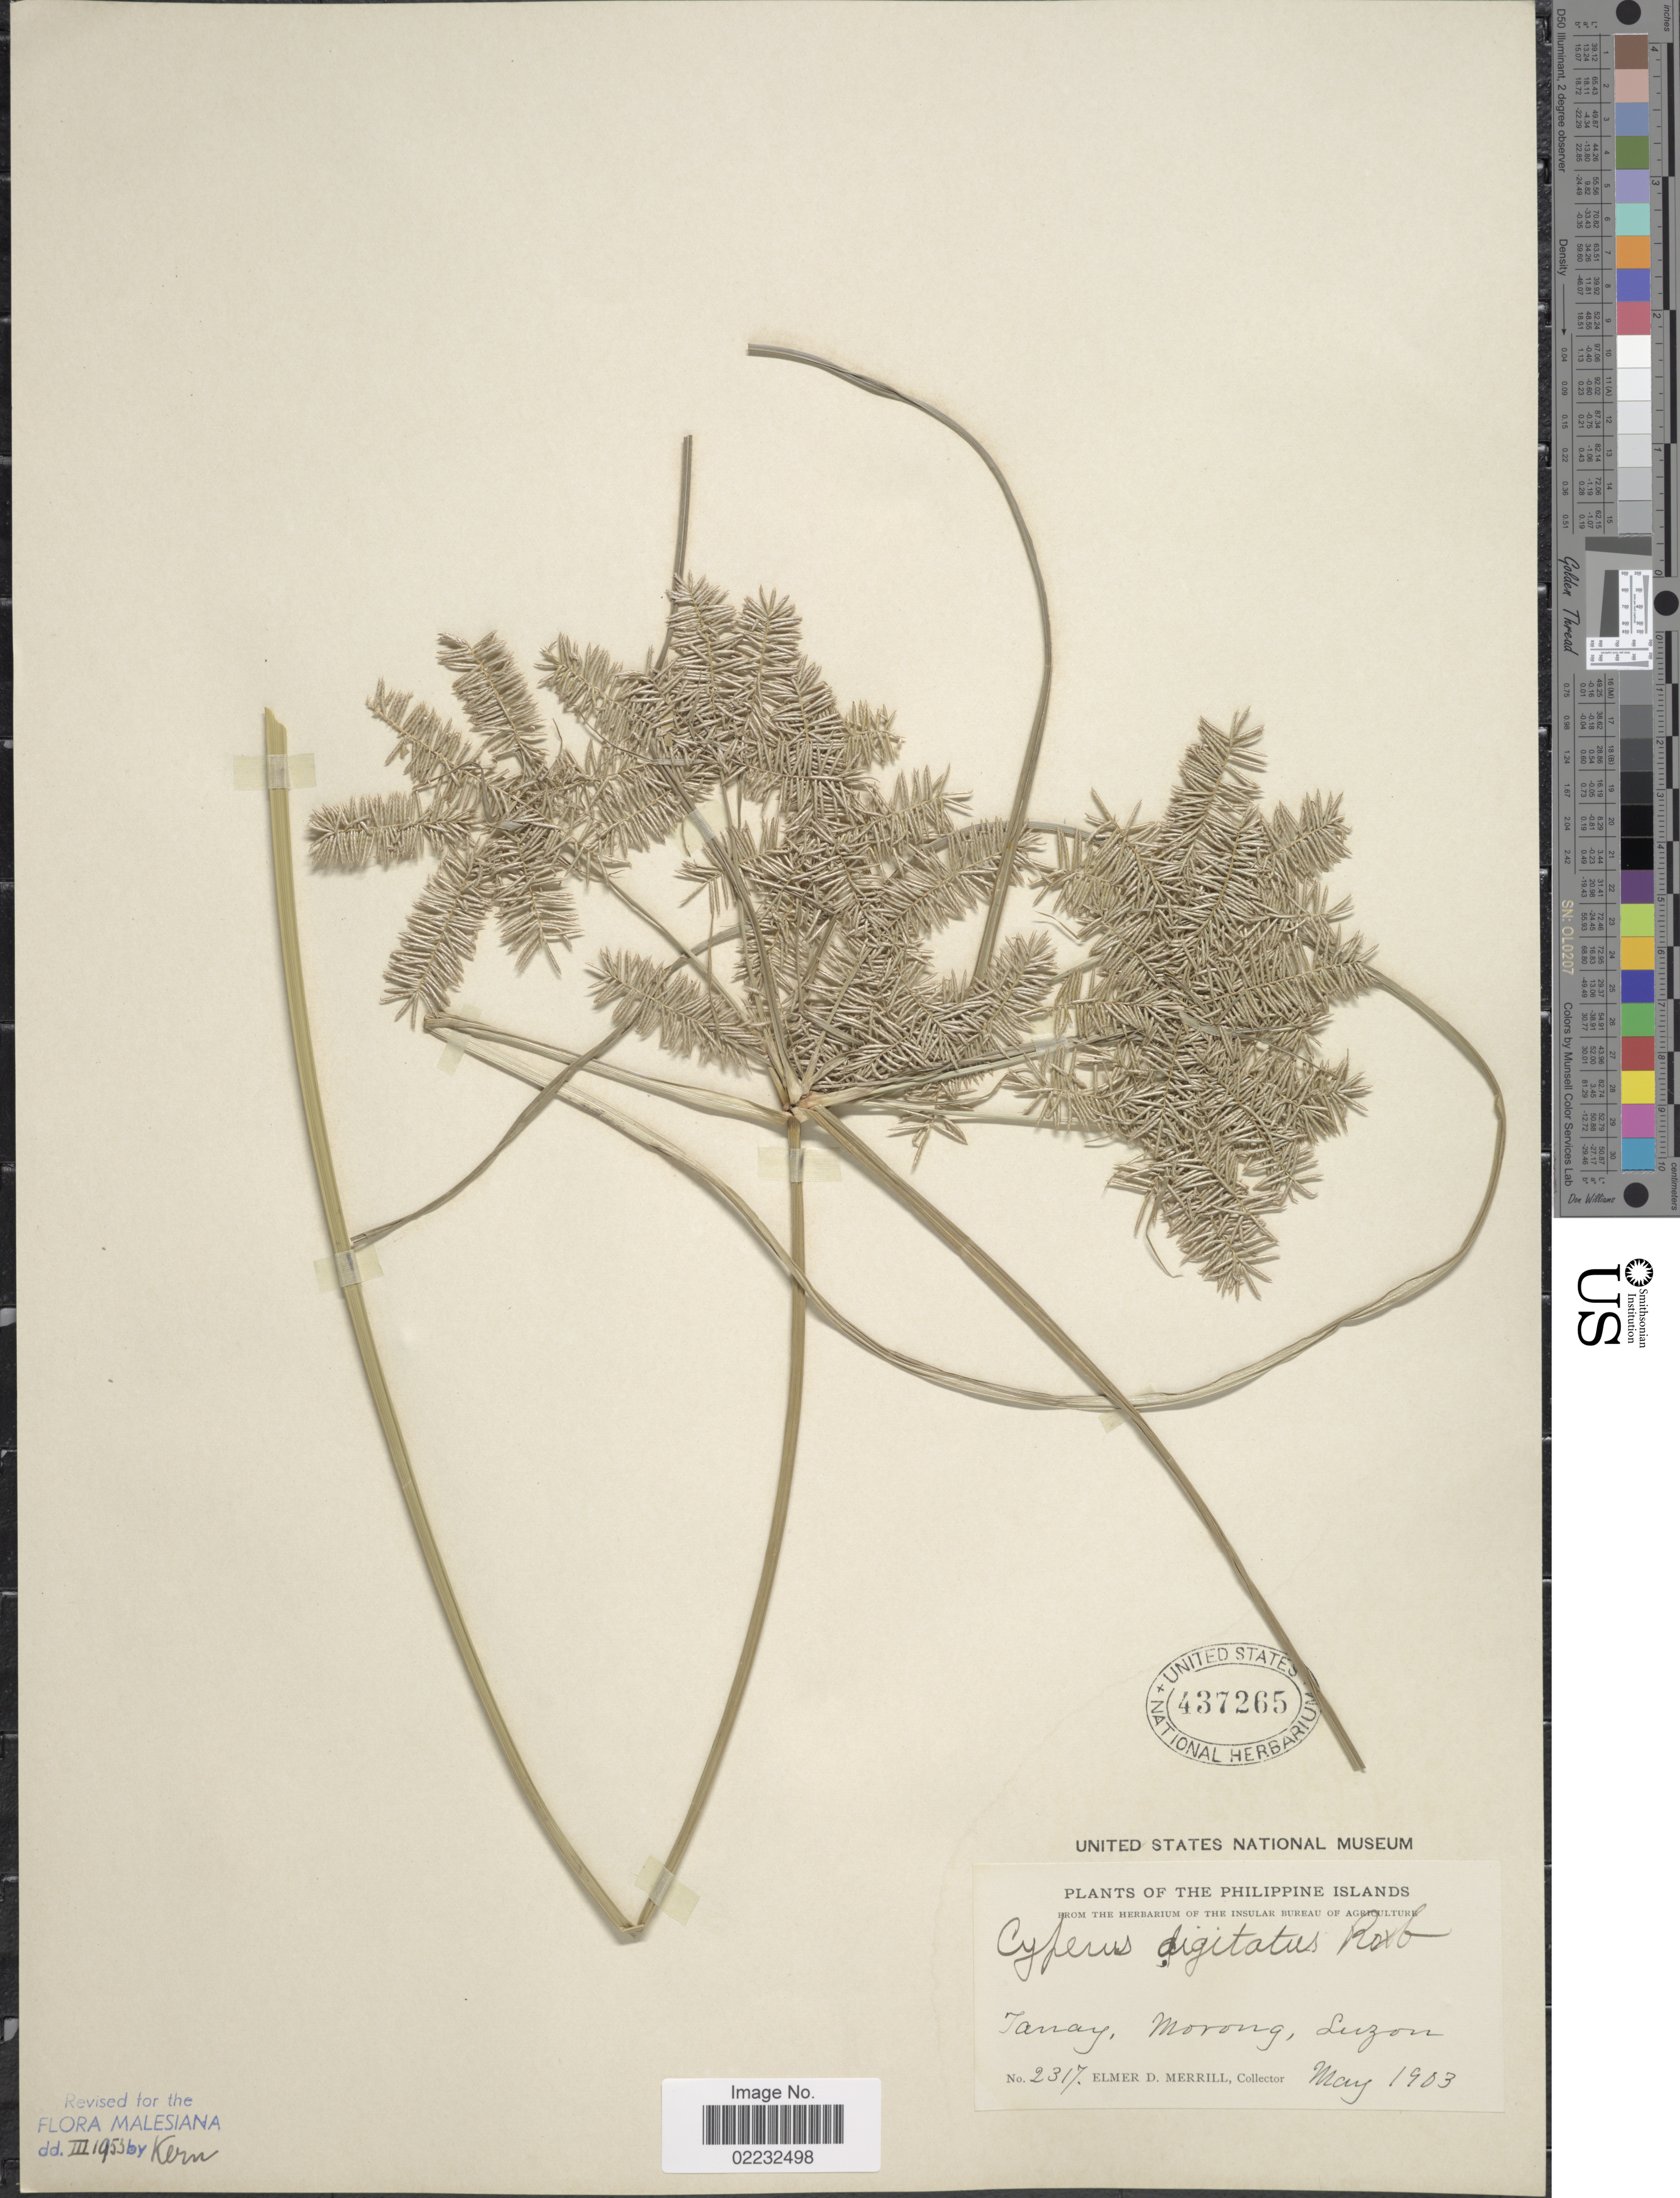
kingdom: Plantae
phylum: Tracheophyta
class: Liliopsida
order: Poales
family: Cyperaceae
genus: Cyperus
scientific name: Cyperus digitatus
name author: Roxb.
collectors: E. D. Merrill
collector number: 2317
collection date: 1903-05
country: Philippines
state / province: Central Luzon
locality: Tanay, Morong, Luzon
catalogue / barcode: US 437265